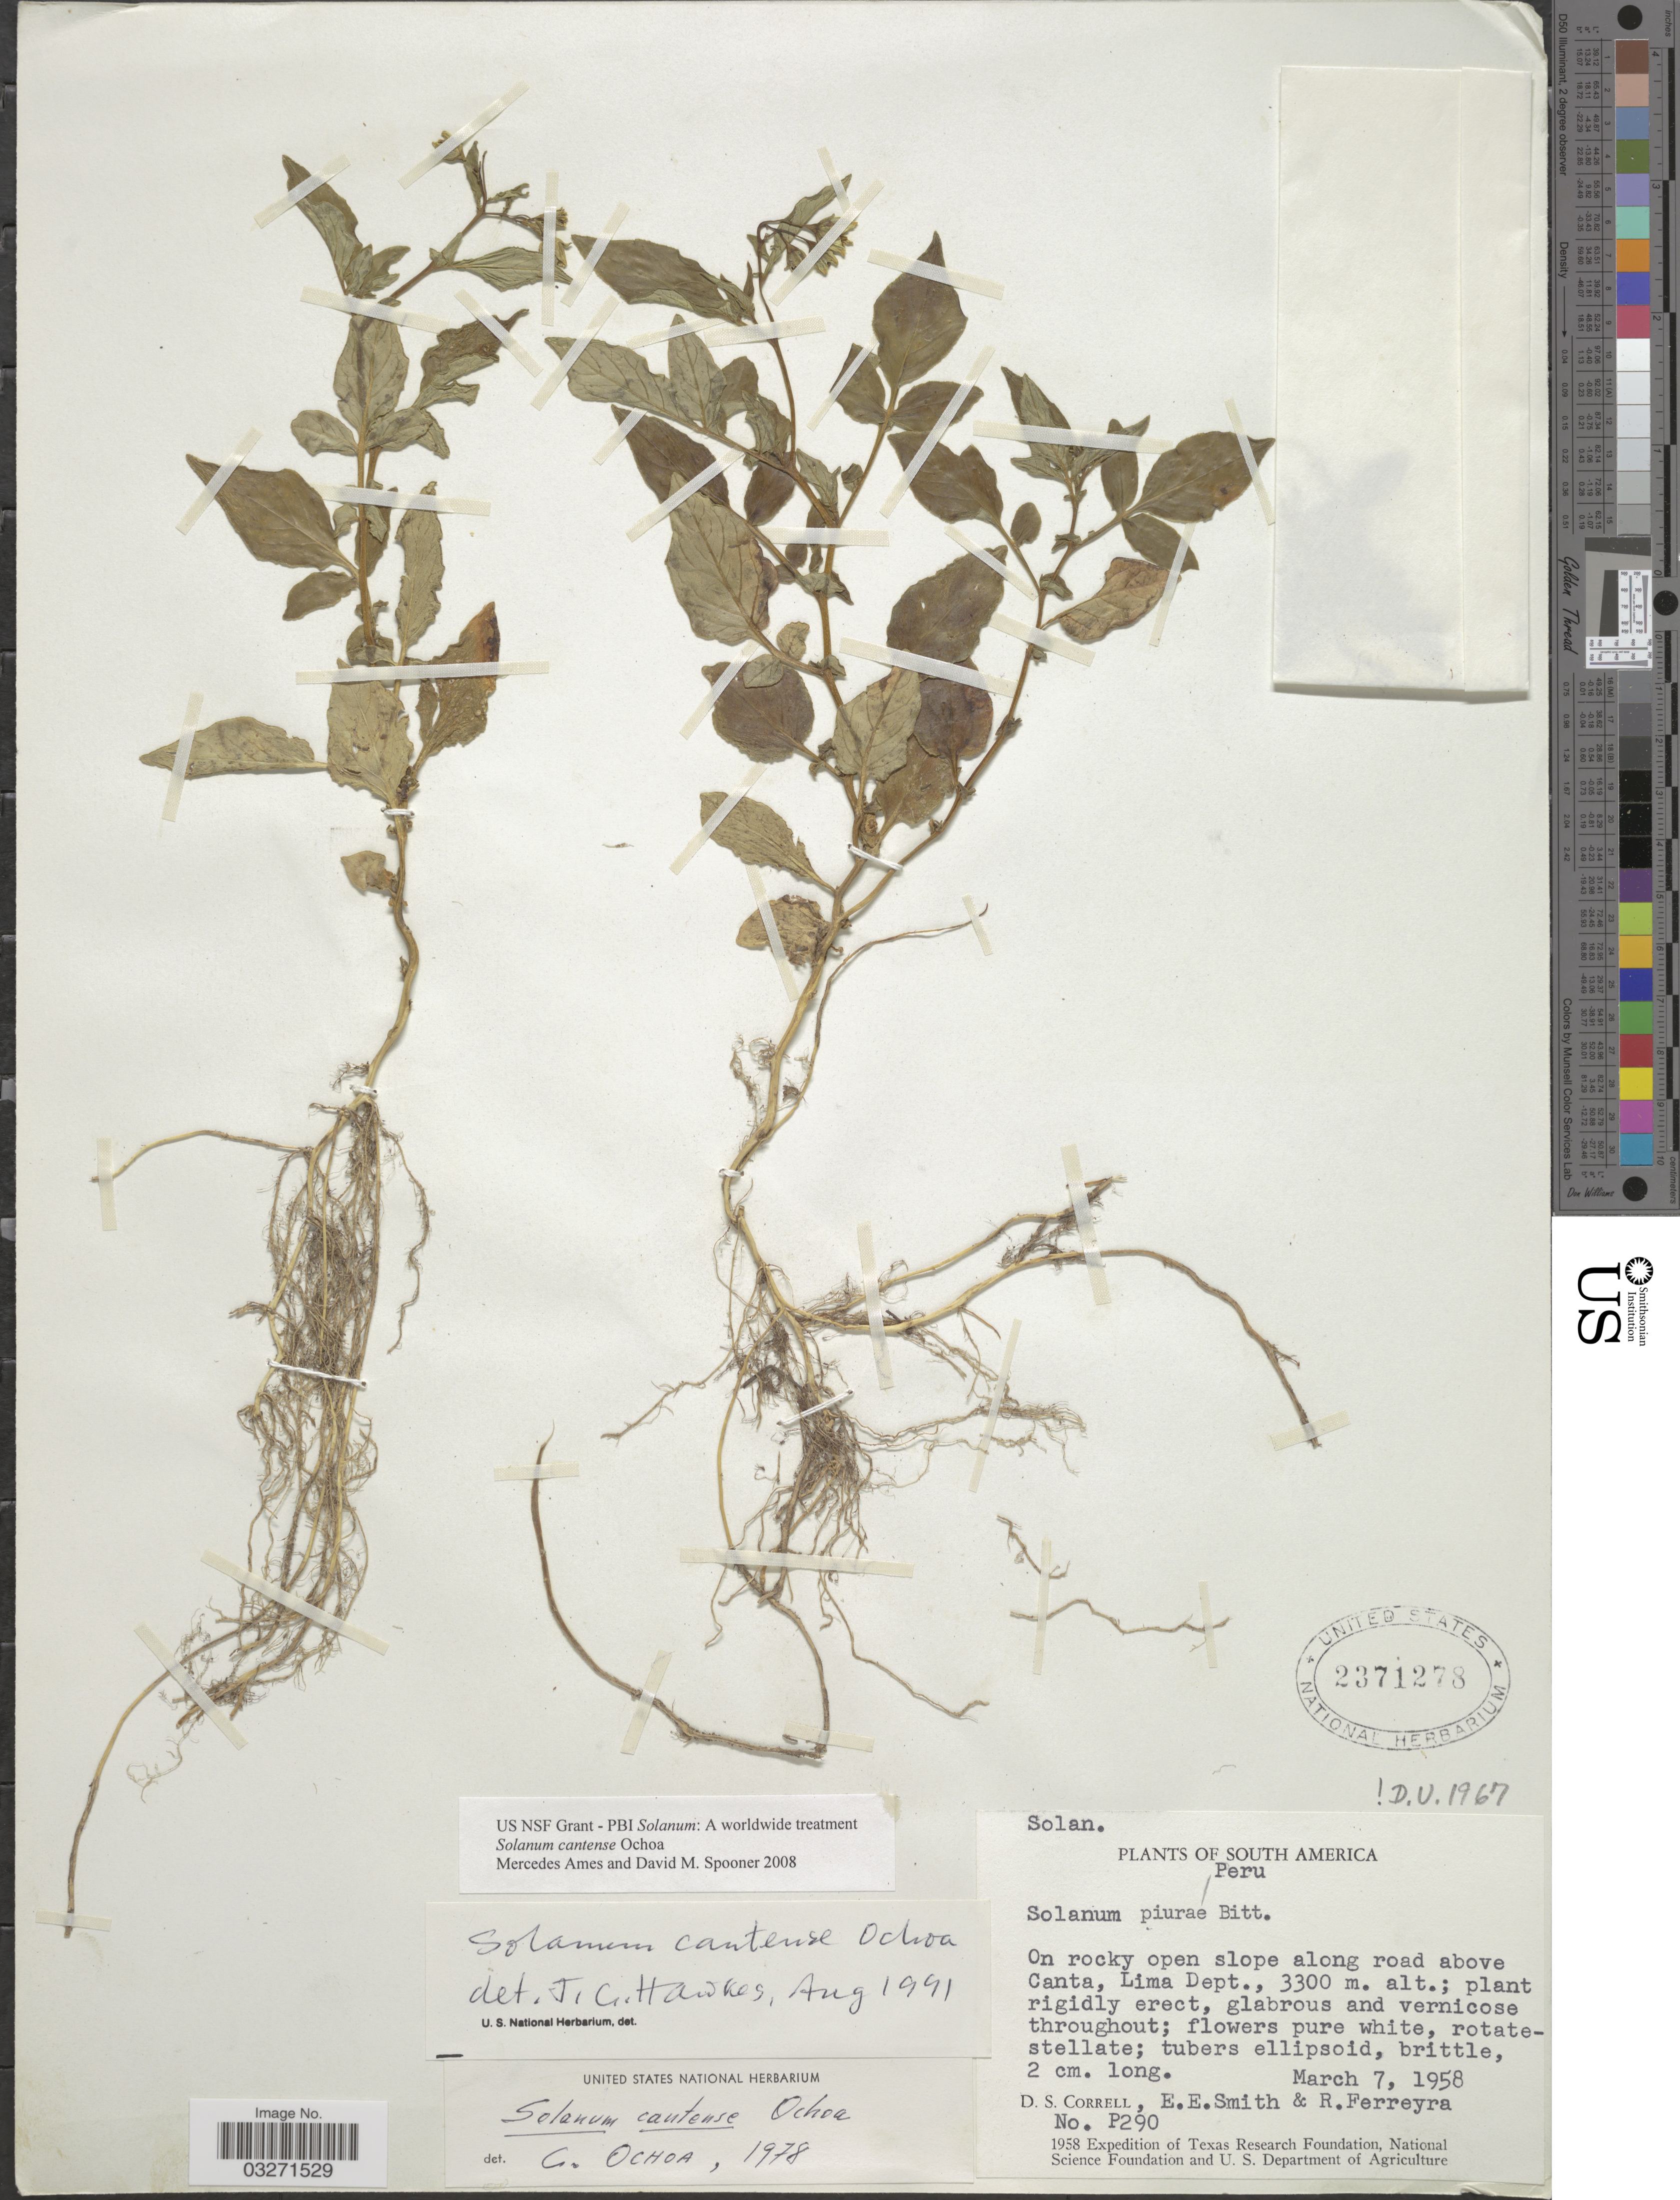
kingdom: Plantae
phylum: Tracheophyta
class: Magnoliopsida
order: Solanales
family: Solanaceae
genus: Solanum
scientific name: Solanum cantense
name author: Ochoa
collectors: D. S. Correll, E. E. Smith & R. A. Ferreyra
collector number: P290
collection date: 1958-03-07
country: Peru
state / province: Lima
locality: On rocky open slope along road above Canta, Lima Dept.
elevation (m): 3300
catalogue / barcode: US 2371278